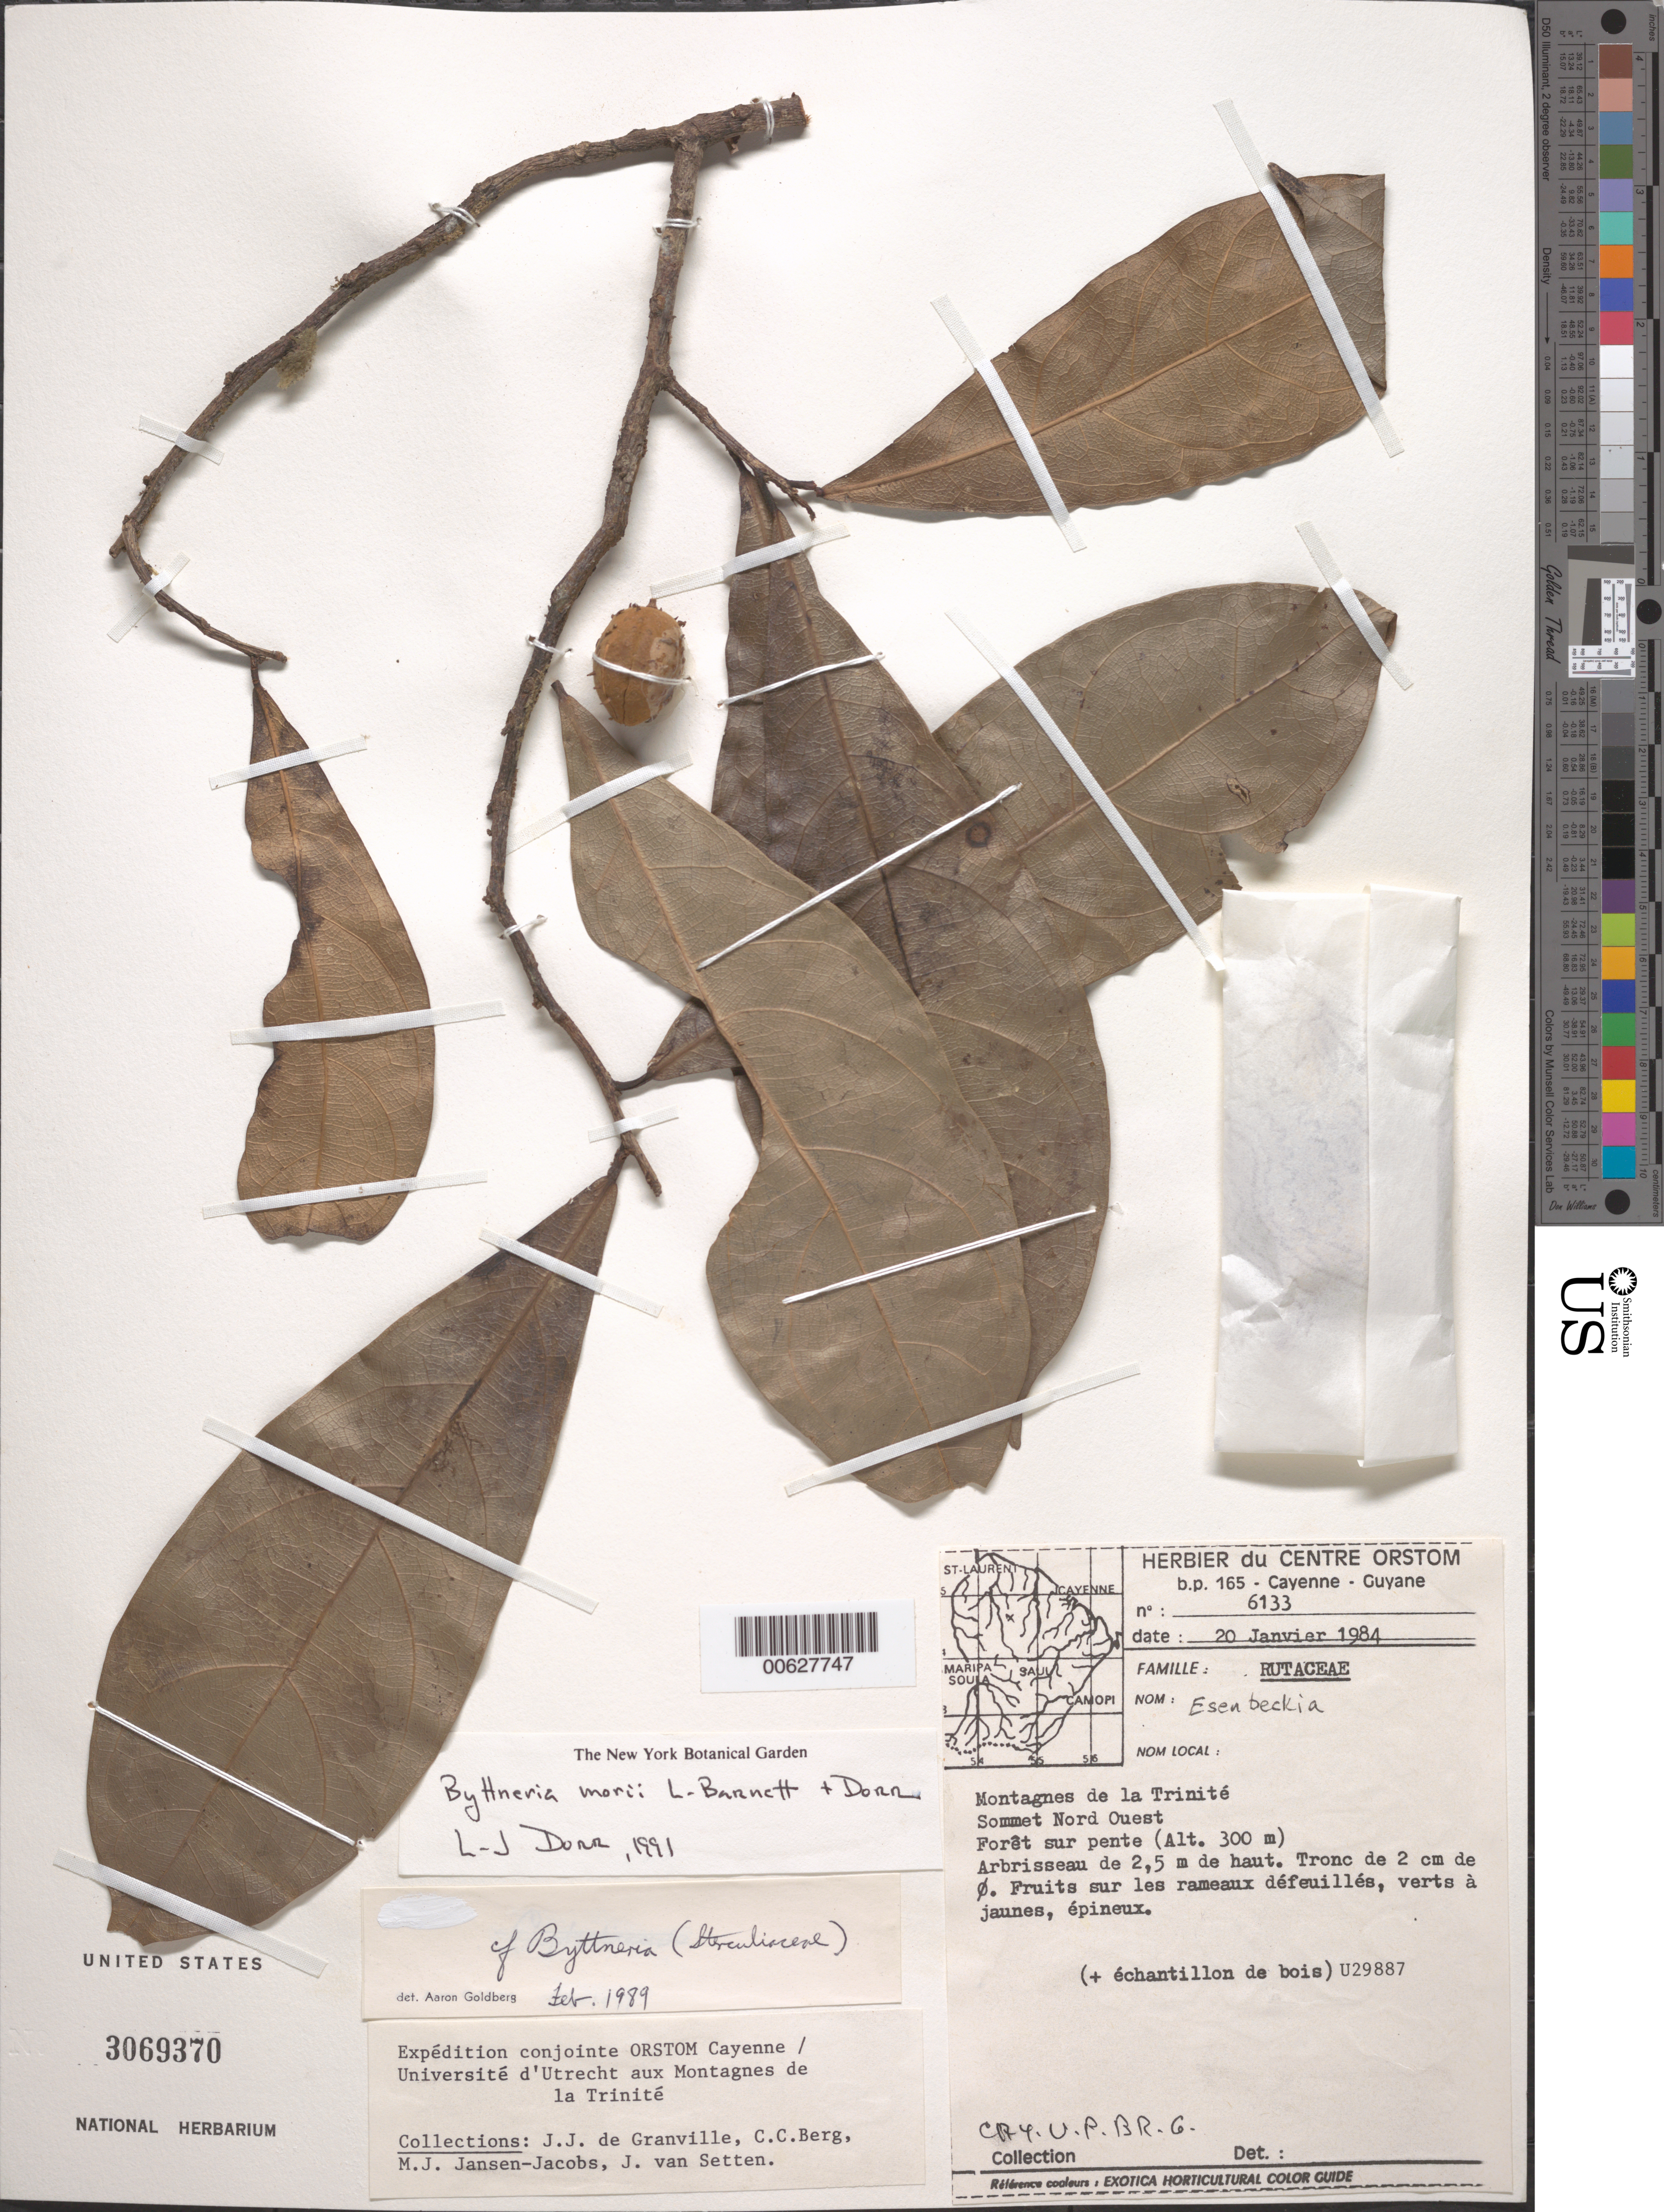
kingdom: Plantae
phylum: Tracheophyta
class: Magnoliopsida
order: Malvales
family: Malvaceae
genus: Byttneria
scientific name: Byttneria morii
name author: L.C. Barnett & Dorr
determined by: Dorr, L. J., (BOT), Smithsonian Institution - National Museum of Natural History (UNITED STATES)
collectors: J.-J. de Granville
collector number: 6133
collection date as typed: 20 Jan 1984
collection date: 1984-01-20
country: French Guiana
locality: Montagnes de la Trinité, sommet Nord Ouest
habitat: Forêt sur pente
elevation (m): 300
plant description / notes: NY, US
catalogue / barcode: US 3069370